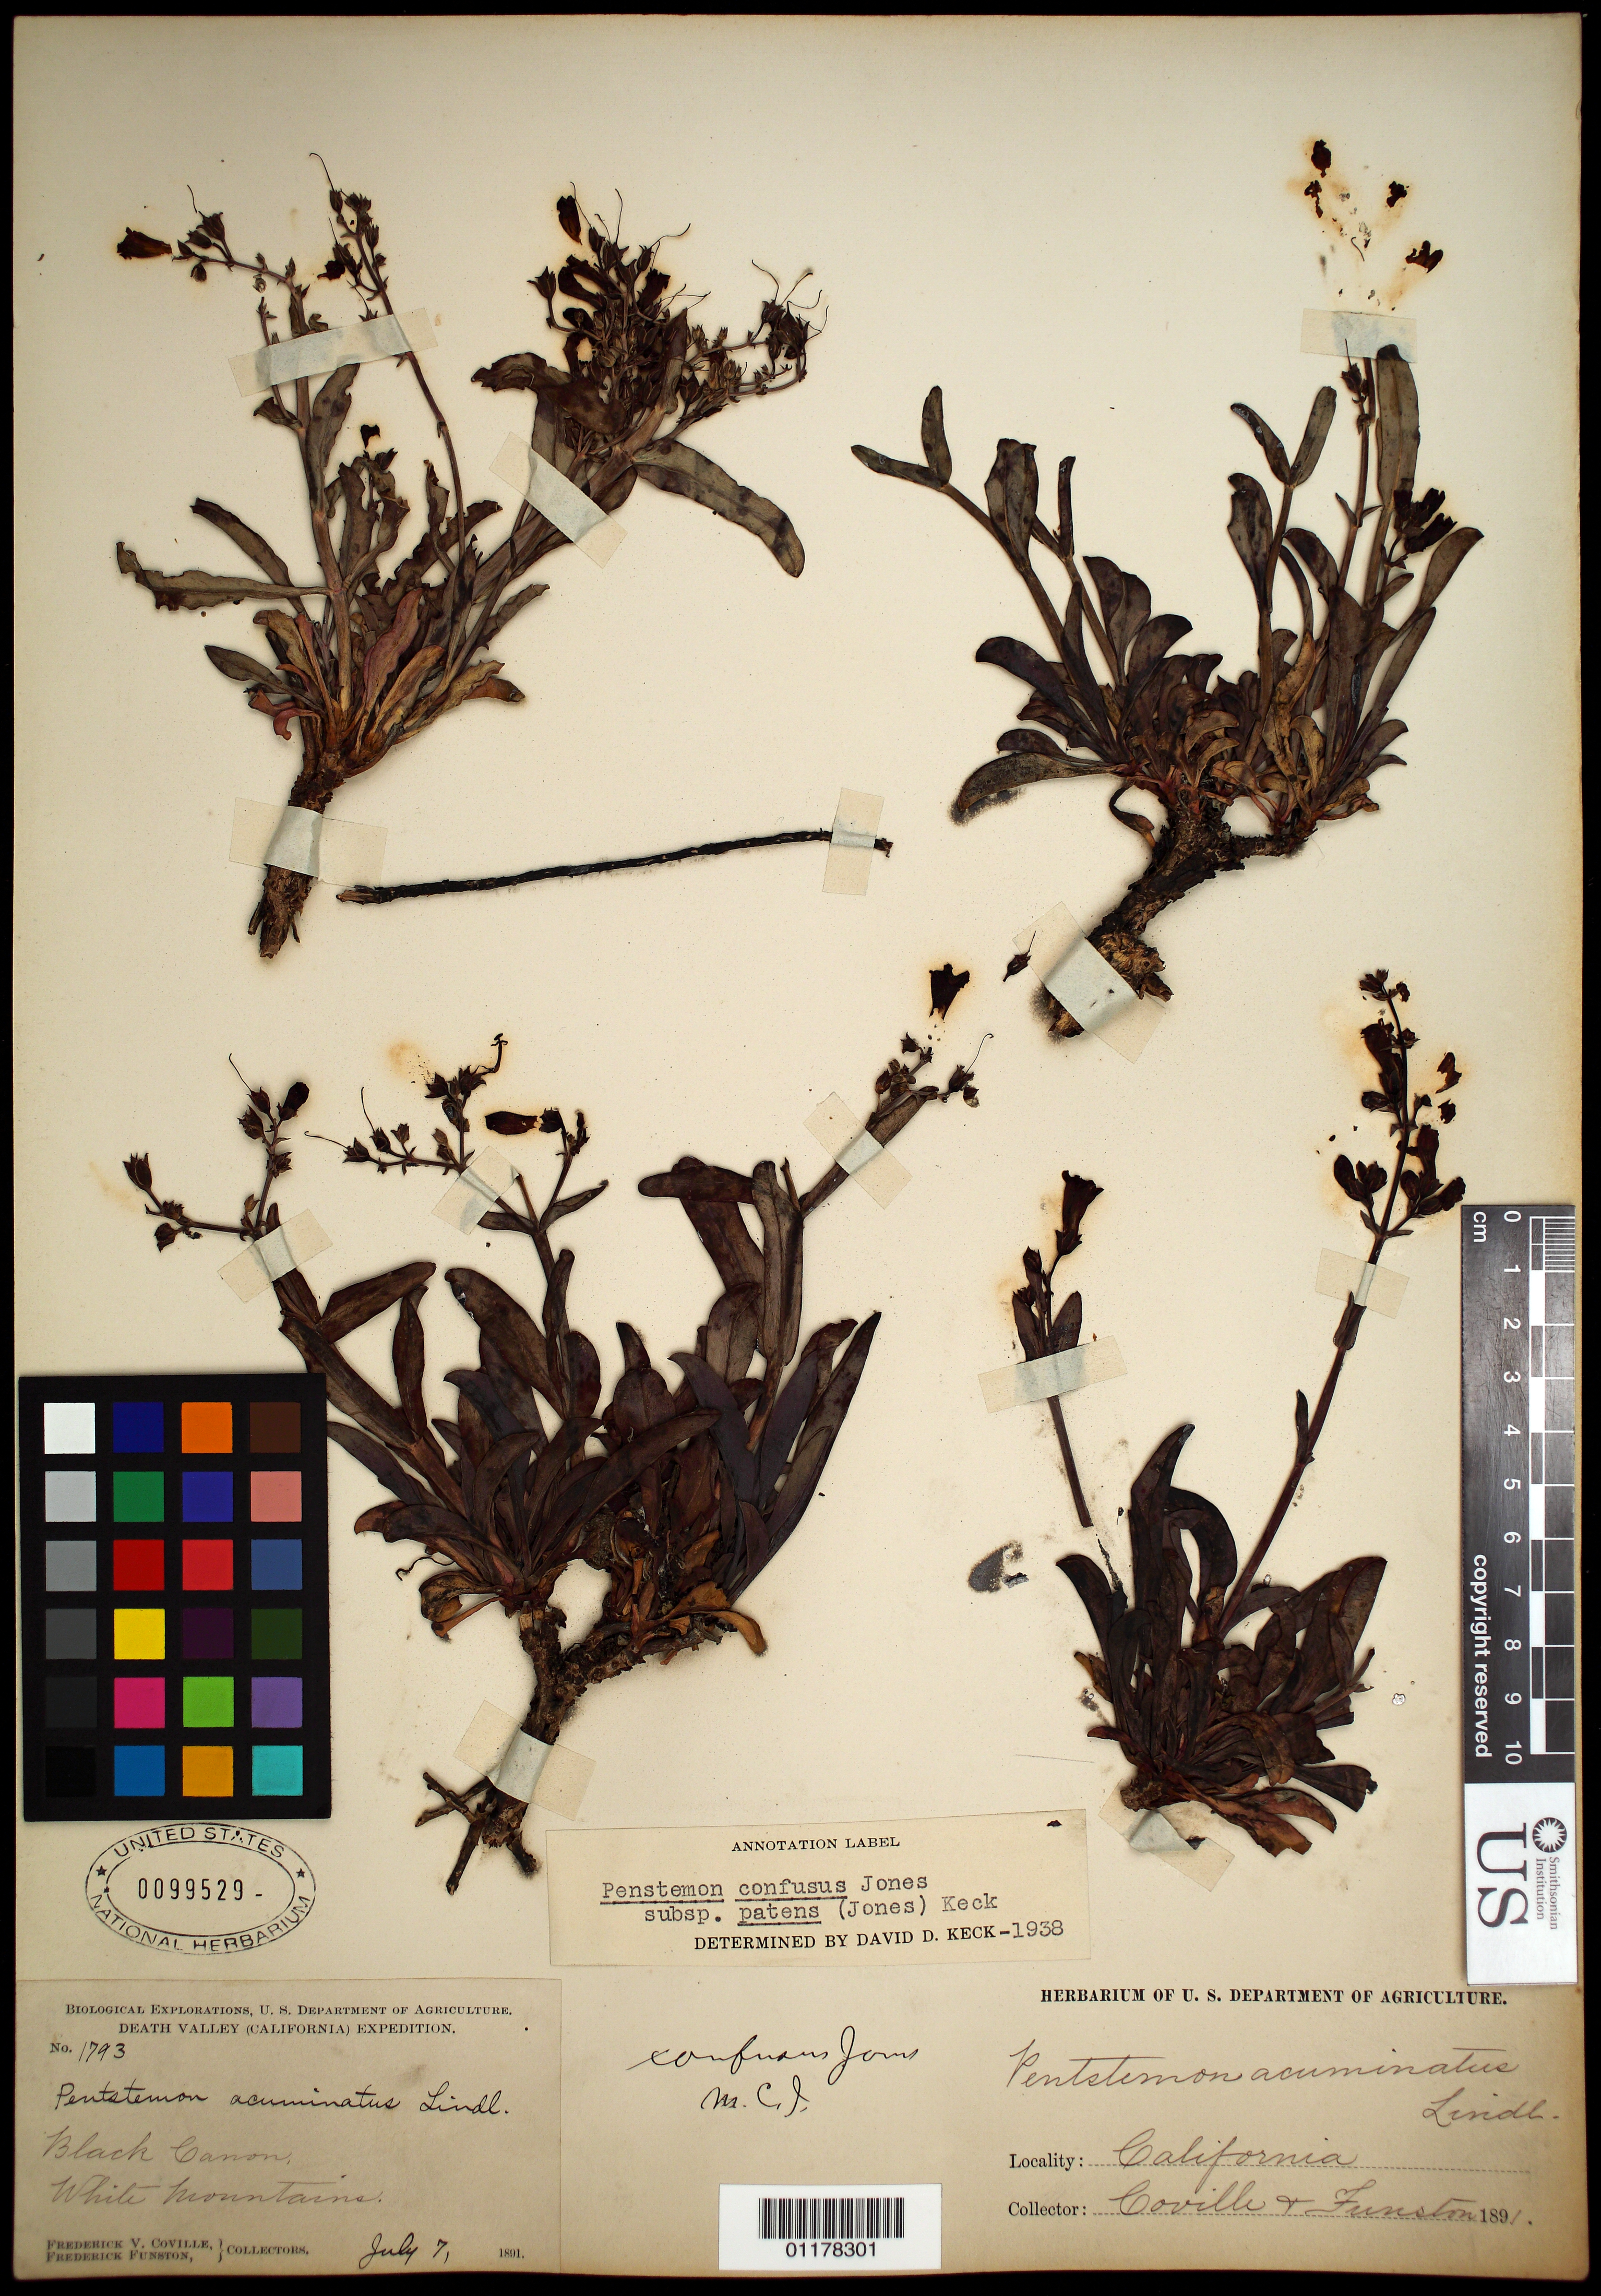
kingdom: Plantae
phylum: Tracheophyta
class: Magnoliopsida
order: Lamiales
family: Plantaginaceae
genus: Penstemon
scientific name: Penstemon confusus subsp. patens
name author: (M.E. Jones) D.D. Keck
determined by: Keck, David D.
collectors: F. V. Coville & F. Funston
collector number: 1793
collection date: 1891-07-07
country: United States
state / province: California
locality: Black Canyon, White Mountains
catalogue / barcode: US 99529